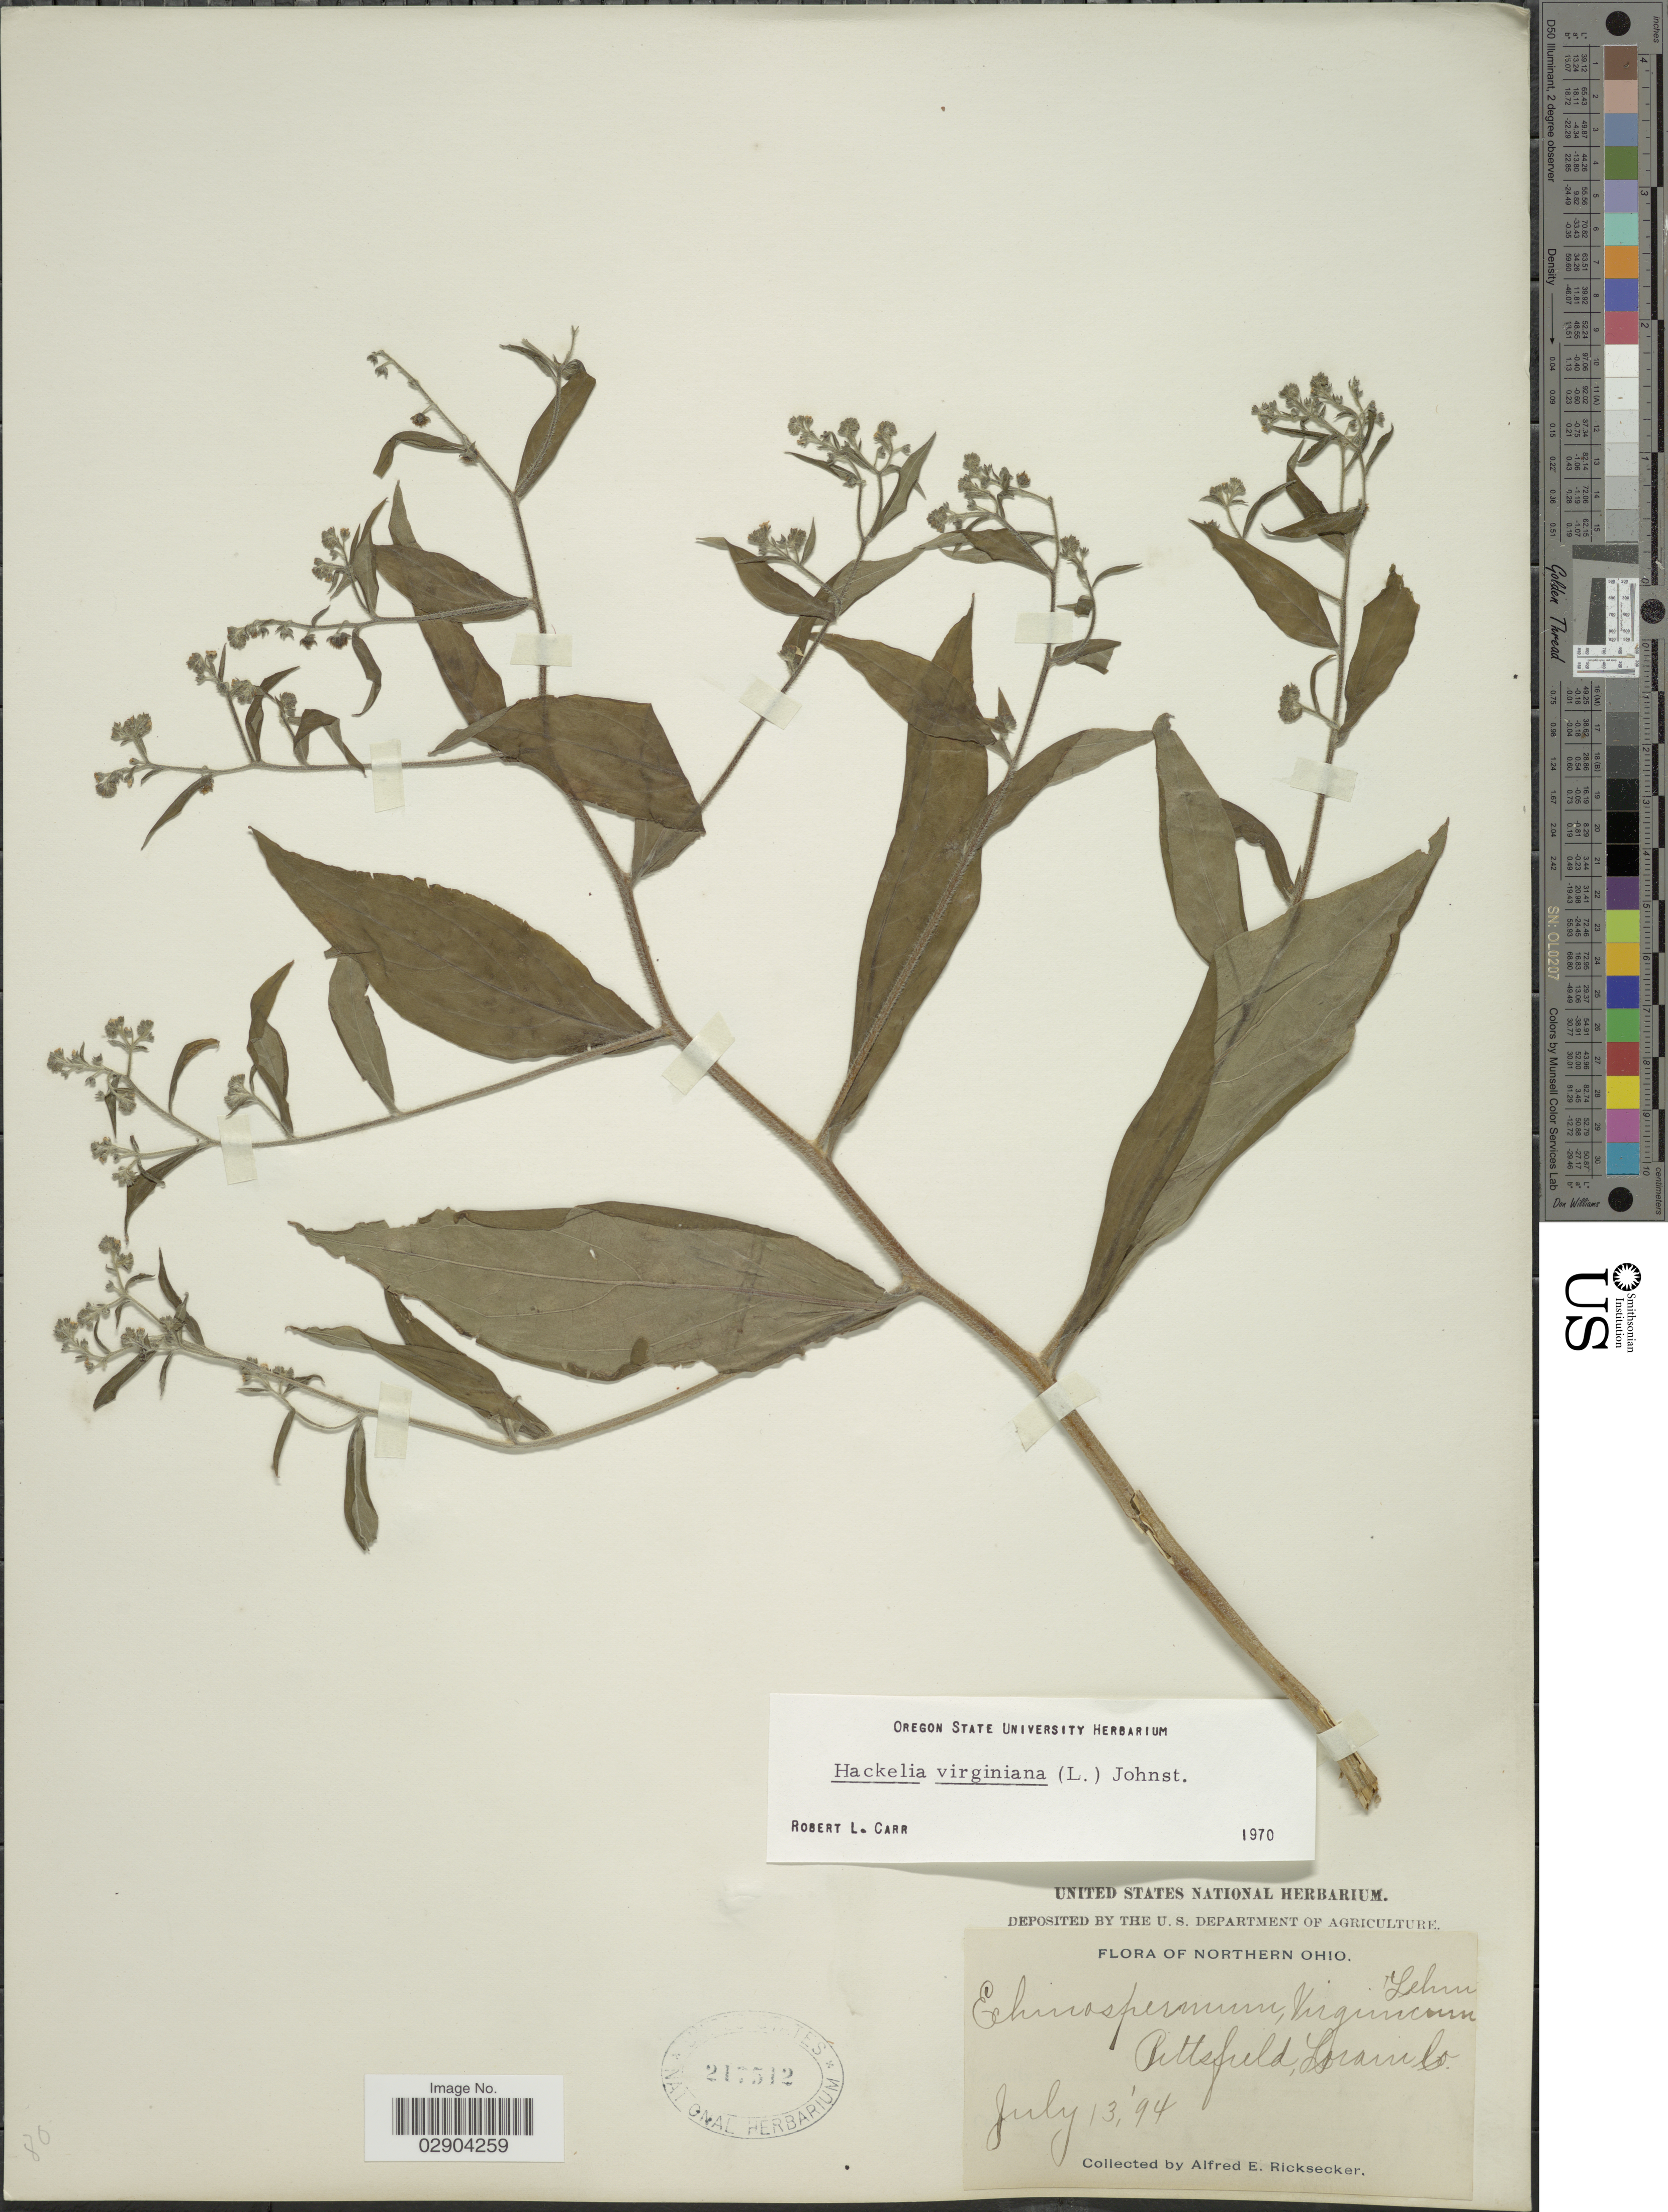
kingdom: Plantae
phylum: Tracheophyta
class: Magnoliopsida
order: Boraginales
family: Boraginaceae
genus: Hackelia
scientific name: Hackelia virginiana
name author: (L.) I.M. Johnst.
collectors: A. E. Ricksecker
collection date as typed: Transcribed d/m/y: 13/7/94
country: United States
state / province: Ohio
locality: Northern Ohio. Pittsfield, Lorain Co.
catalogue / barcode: US 217512